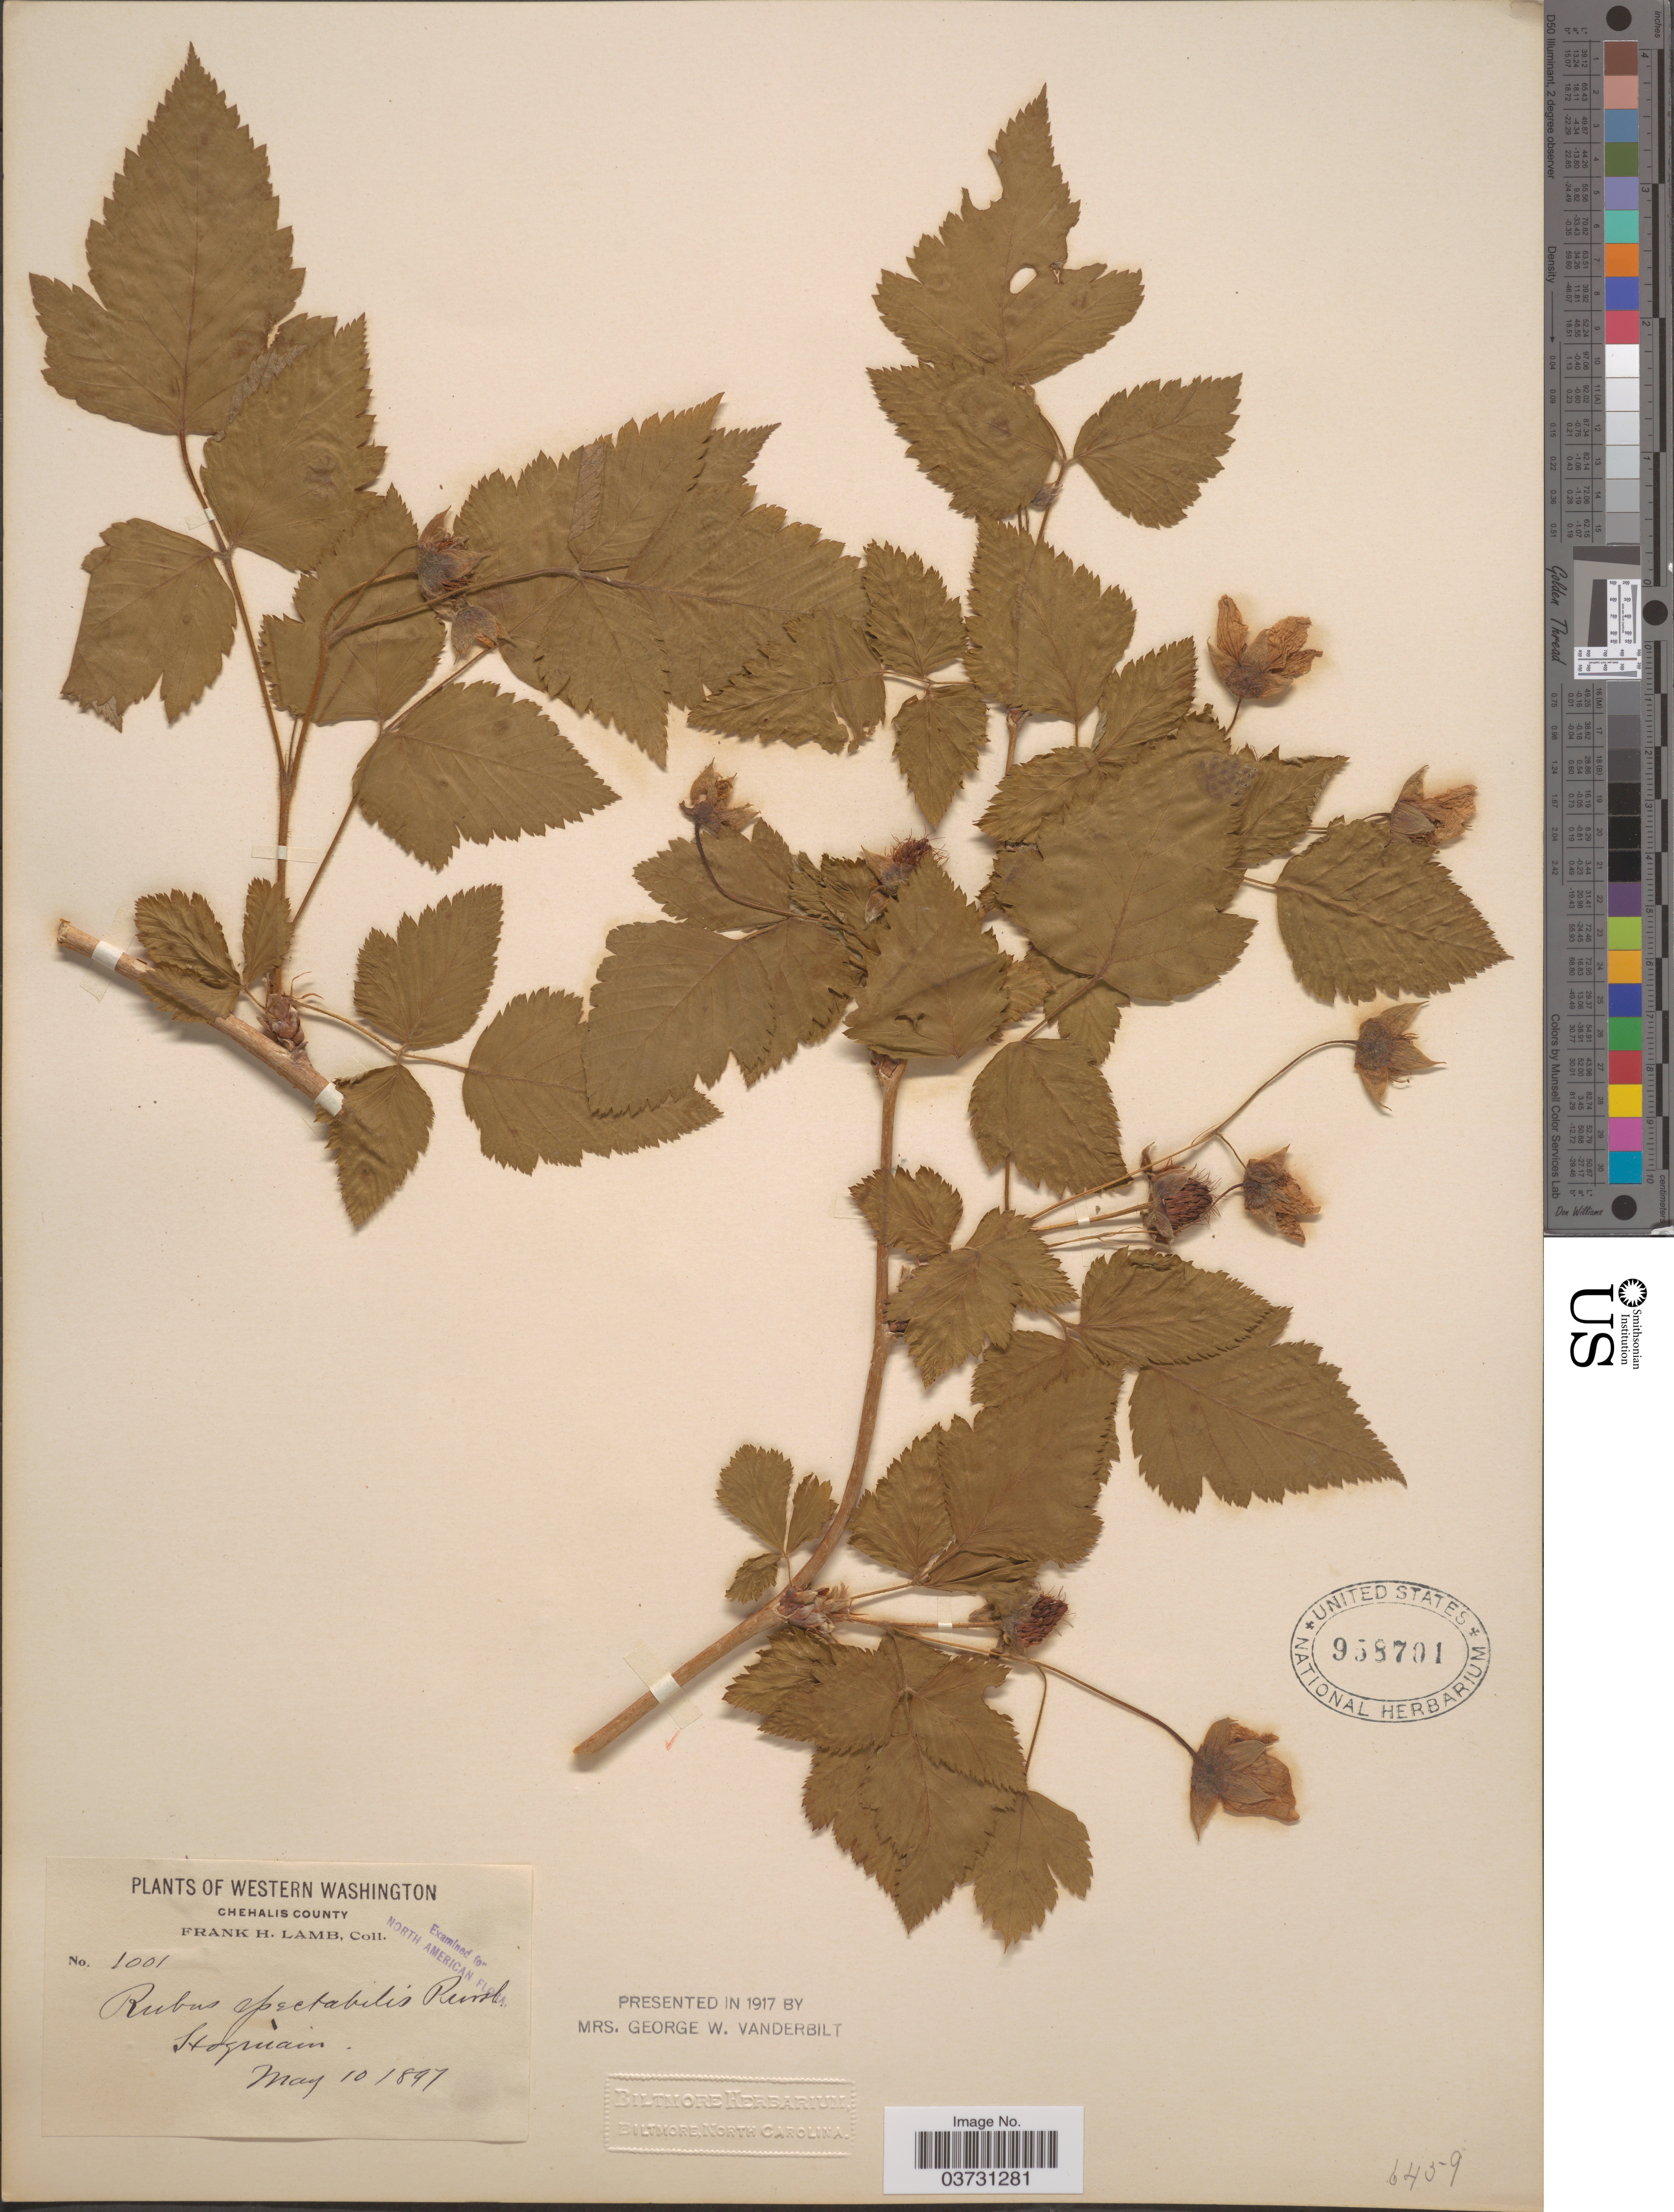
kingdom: Plantae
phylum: Tracheophyta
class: Magnoliopsida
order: Rosales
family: Rosaceae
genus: Rubus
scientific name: Rubus spectabilis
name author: Pursh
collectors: F. H. Lamb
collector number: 1001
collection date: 1897-05-10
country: United States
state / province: Washington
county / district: Grays Harbor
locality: Hoquiam.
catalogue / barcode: US 958701